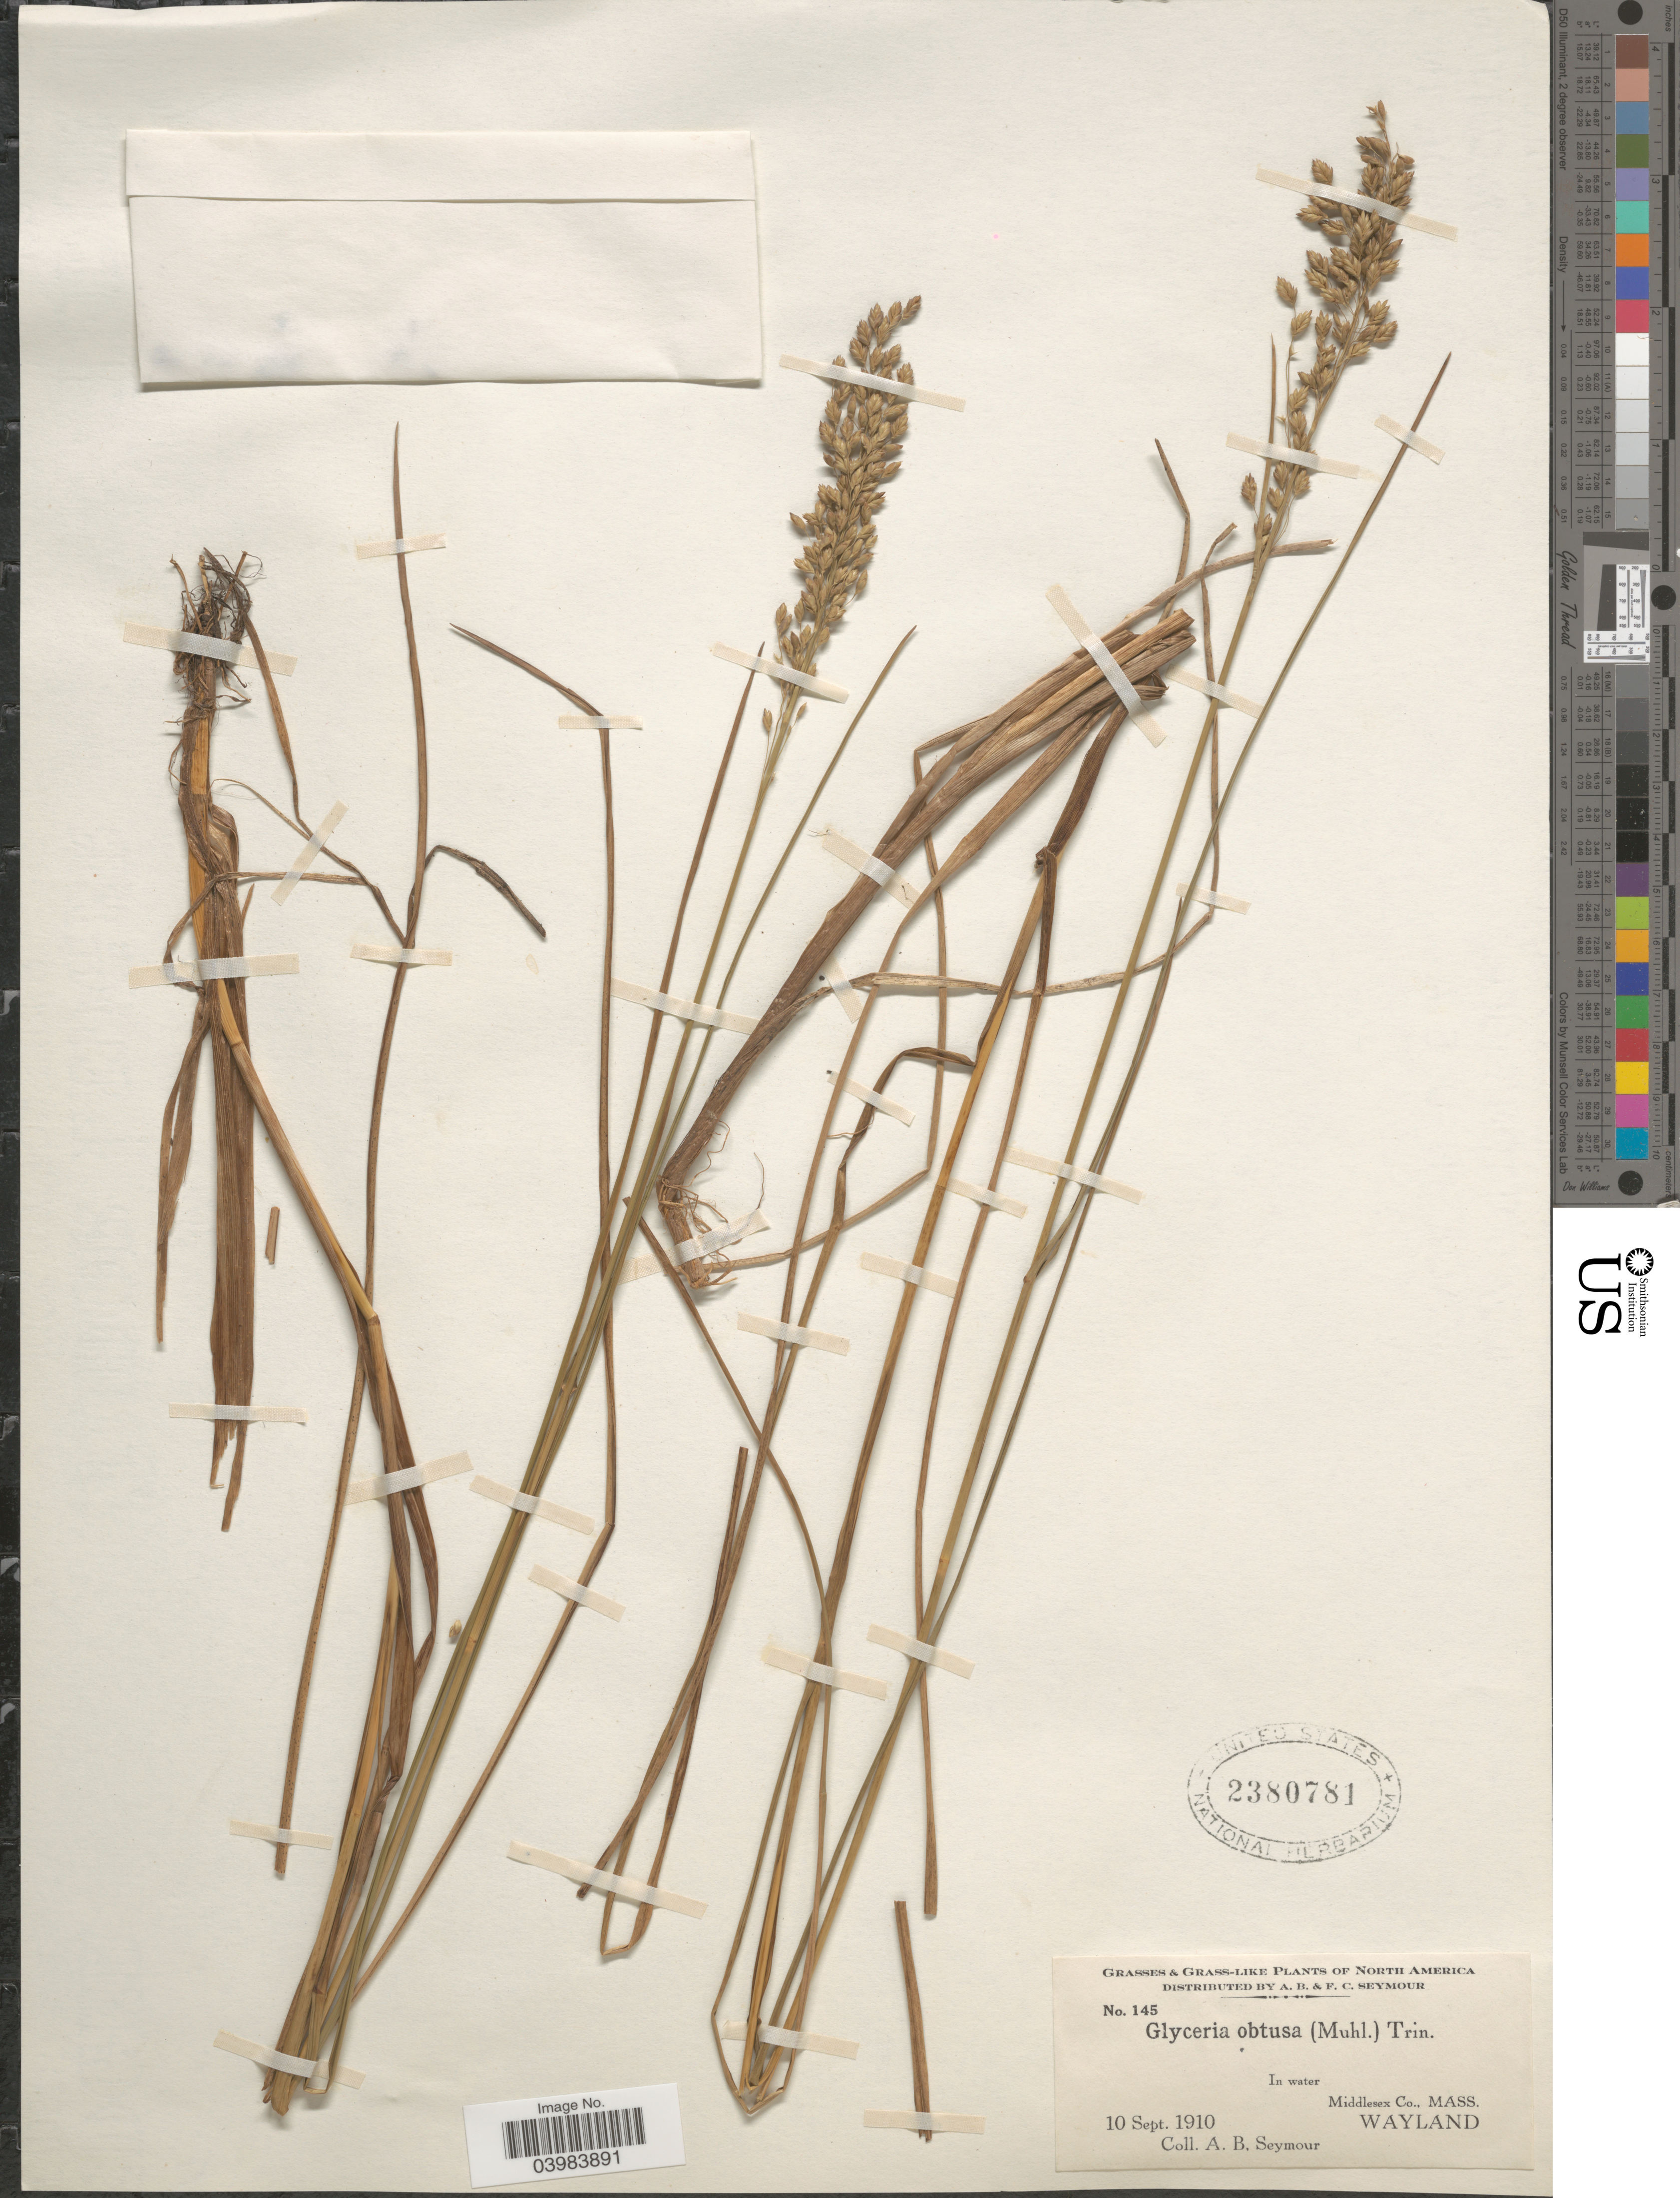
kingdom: Plantae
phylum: Tracheophyta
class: Liliopsida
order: Poales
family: Poaceae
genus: Glyceria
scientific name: Glyceria obtusa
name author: (Muhl.) Trin.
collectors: A. Seymour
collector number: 145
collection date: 1910-09-10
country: United States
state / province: Massachusetts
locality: In water Middlesex Co. Wayland.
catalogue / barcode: US 2380781